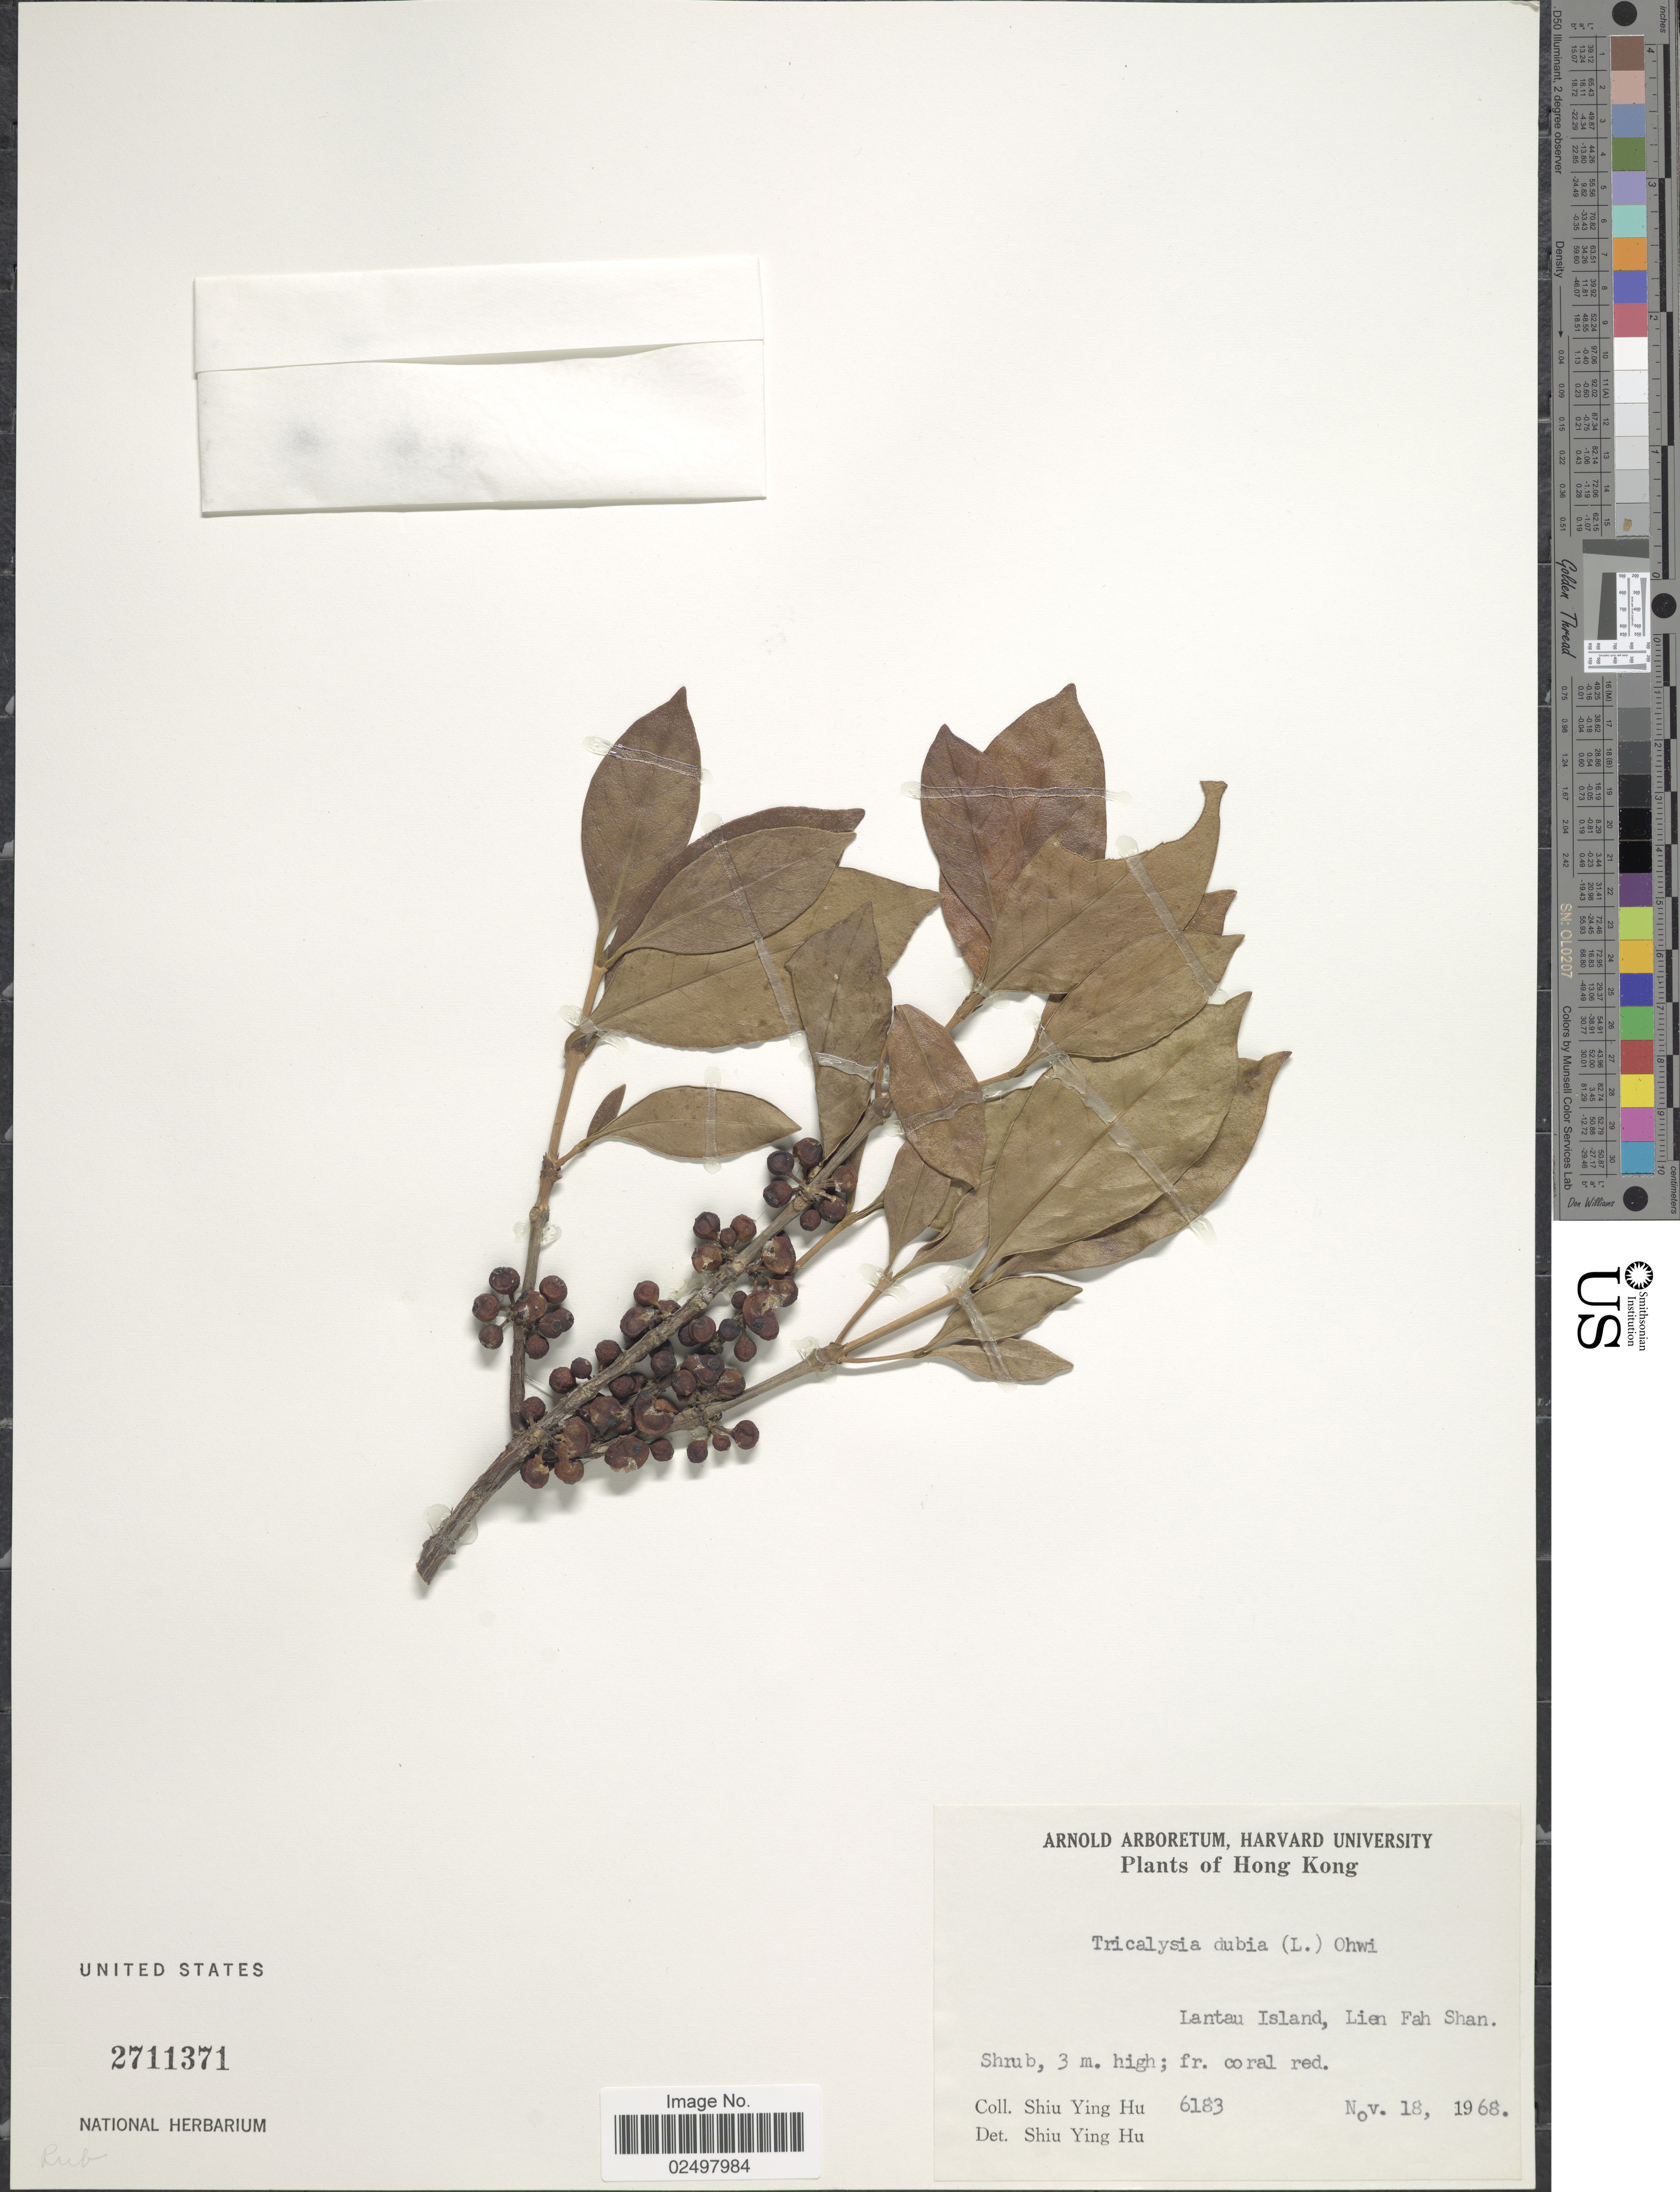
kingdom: Plantae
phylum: Tracheophyta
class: Magnoliopsida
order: Gentianales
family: Rubiaceae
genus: Tricalysia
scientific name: Tricalysia dubia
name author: (Lindl.) Ohwi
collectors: S. Y. Hu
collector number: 6183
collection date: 1968-11-18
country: China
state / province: Hong Kong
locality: Landau Island, Lien Fah Shan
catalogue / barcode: US 2711371